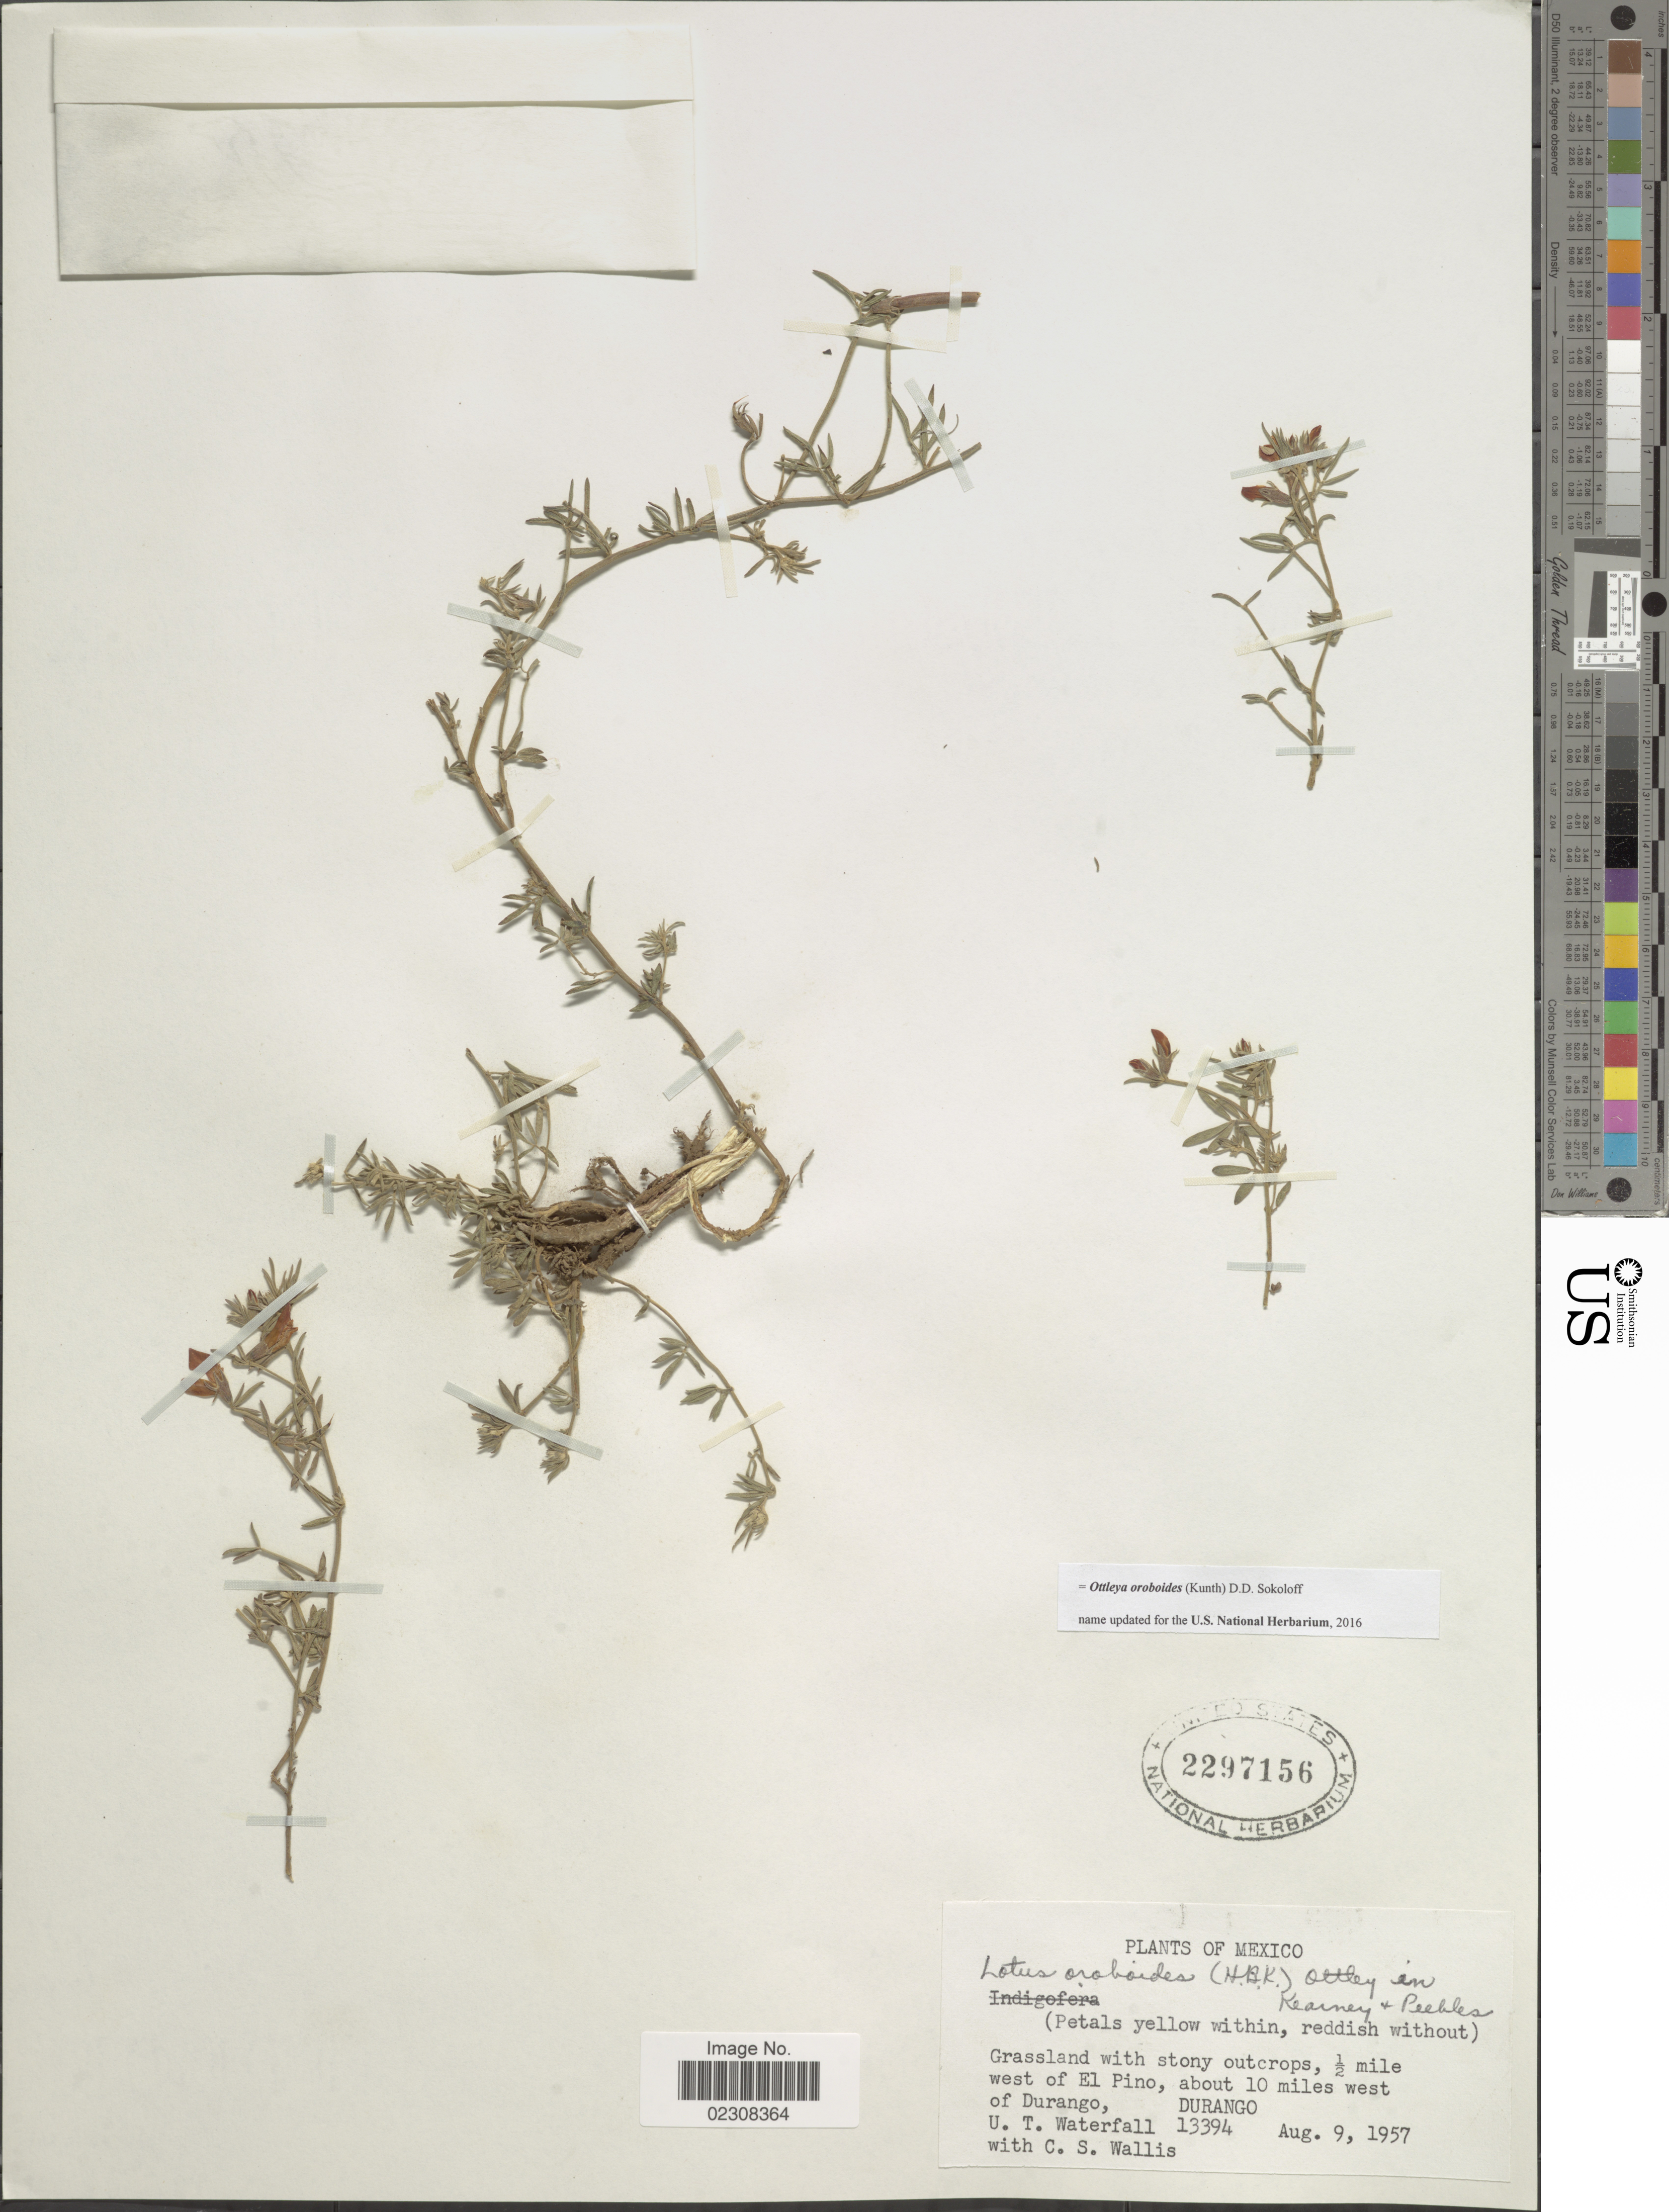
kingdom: Plantae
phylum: Tracheophyta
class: Magnoliopsida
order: Fabales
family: Fabaceae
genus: Ottleya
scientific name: Ottleya oroboides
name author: (Kunth) D.D. Sokoloff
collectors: U. T. Waterfall & C. S. Wallis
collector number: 13394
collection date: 1957-08-09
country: Mexico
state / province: Durango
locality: Grassland with stony outcrops, ½ mile west of El Pino, about 10 miles west of Durango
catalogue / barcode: US 2297156